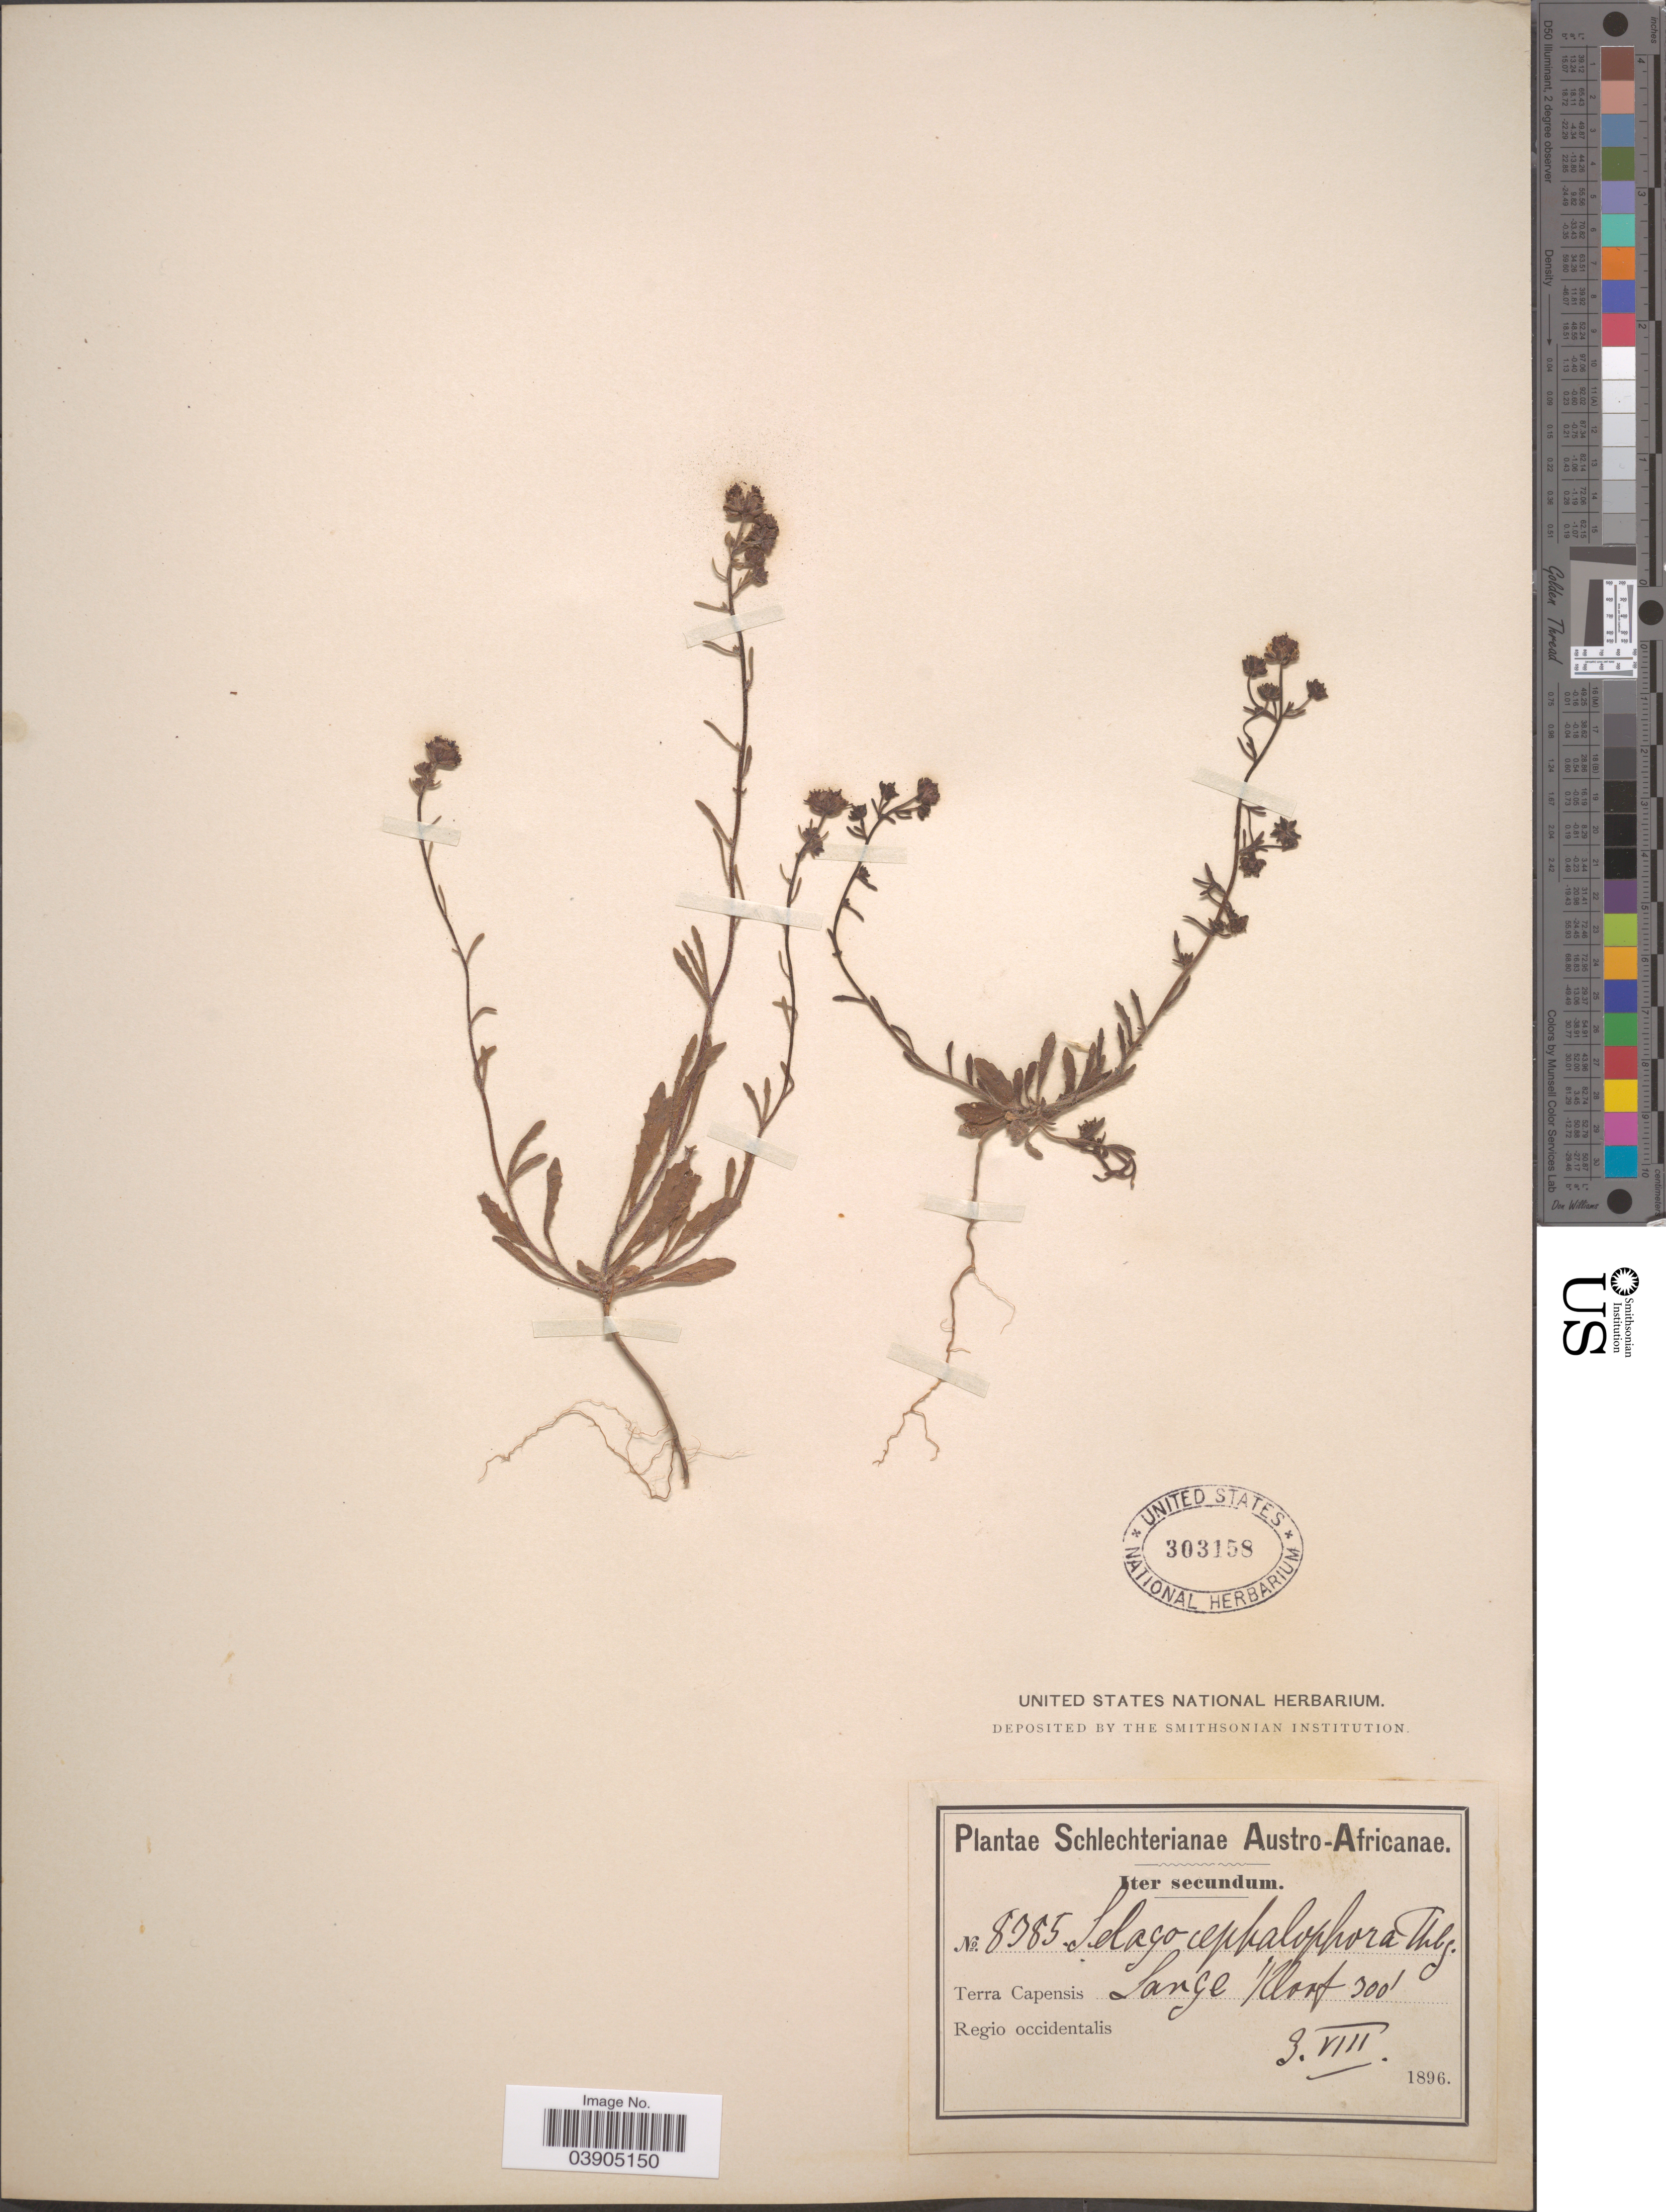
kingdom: Plantae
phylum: Tracheophyta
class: Magnoliopsida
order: Lamiales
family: Scrophulariaceae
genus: Selago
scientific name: Selago cephalophora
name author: Rolfe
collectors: Schlechter, --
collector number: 8385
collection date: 1896-08-03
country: South Africa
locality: Austro-Africanae. Terra Capensis Lange Kloof. Regio occidentalis.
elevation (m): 91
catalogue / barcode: US 303158